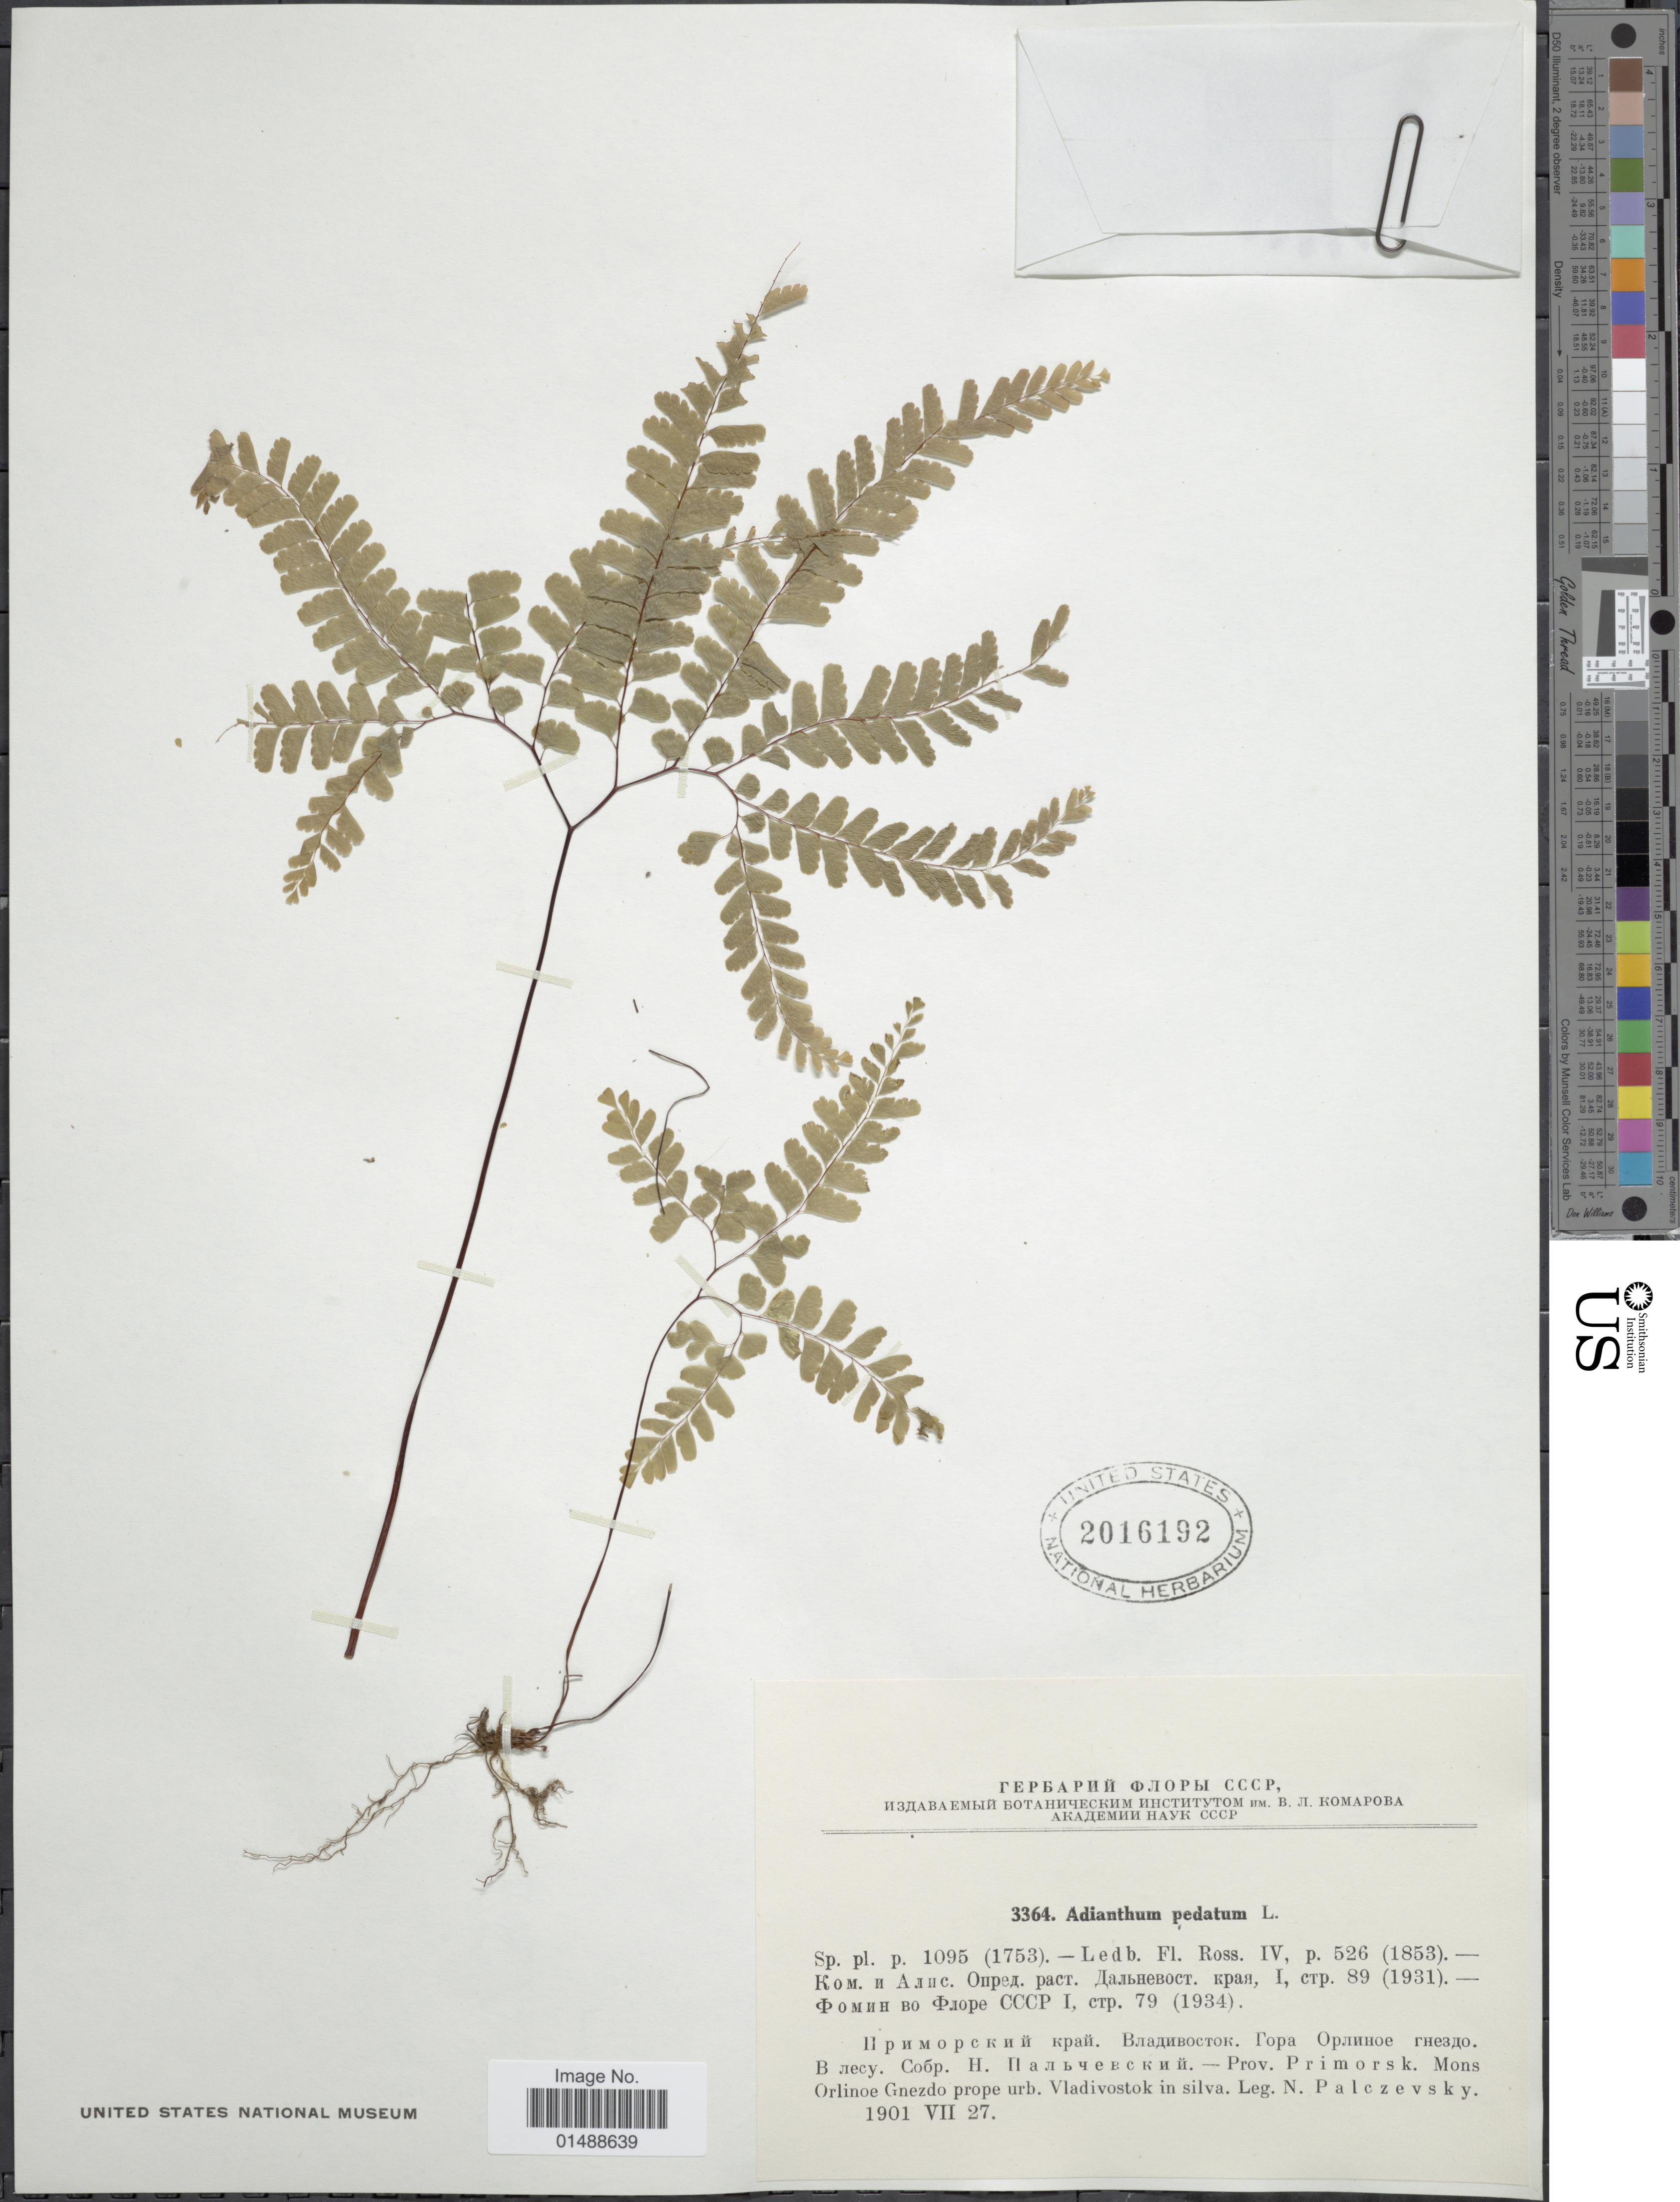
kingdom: Plantae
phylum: Tracheophyta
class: Polypodiopsida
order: Polypodiales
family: Pteridaceae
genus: Adiantum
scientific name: Adiantum pedatum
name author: L.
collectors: N. Palczevsky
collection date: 1901-07-27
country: Russian Federation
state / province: Primorsky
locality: Prov. Primosrsk. Mons Orlinoe Gnezdo prope urb. Vladivostok in silva.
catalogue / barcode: US 2016192